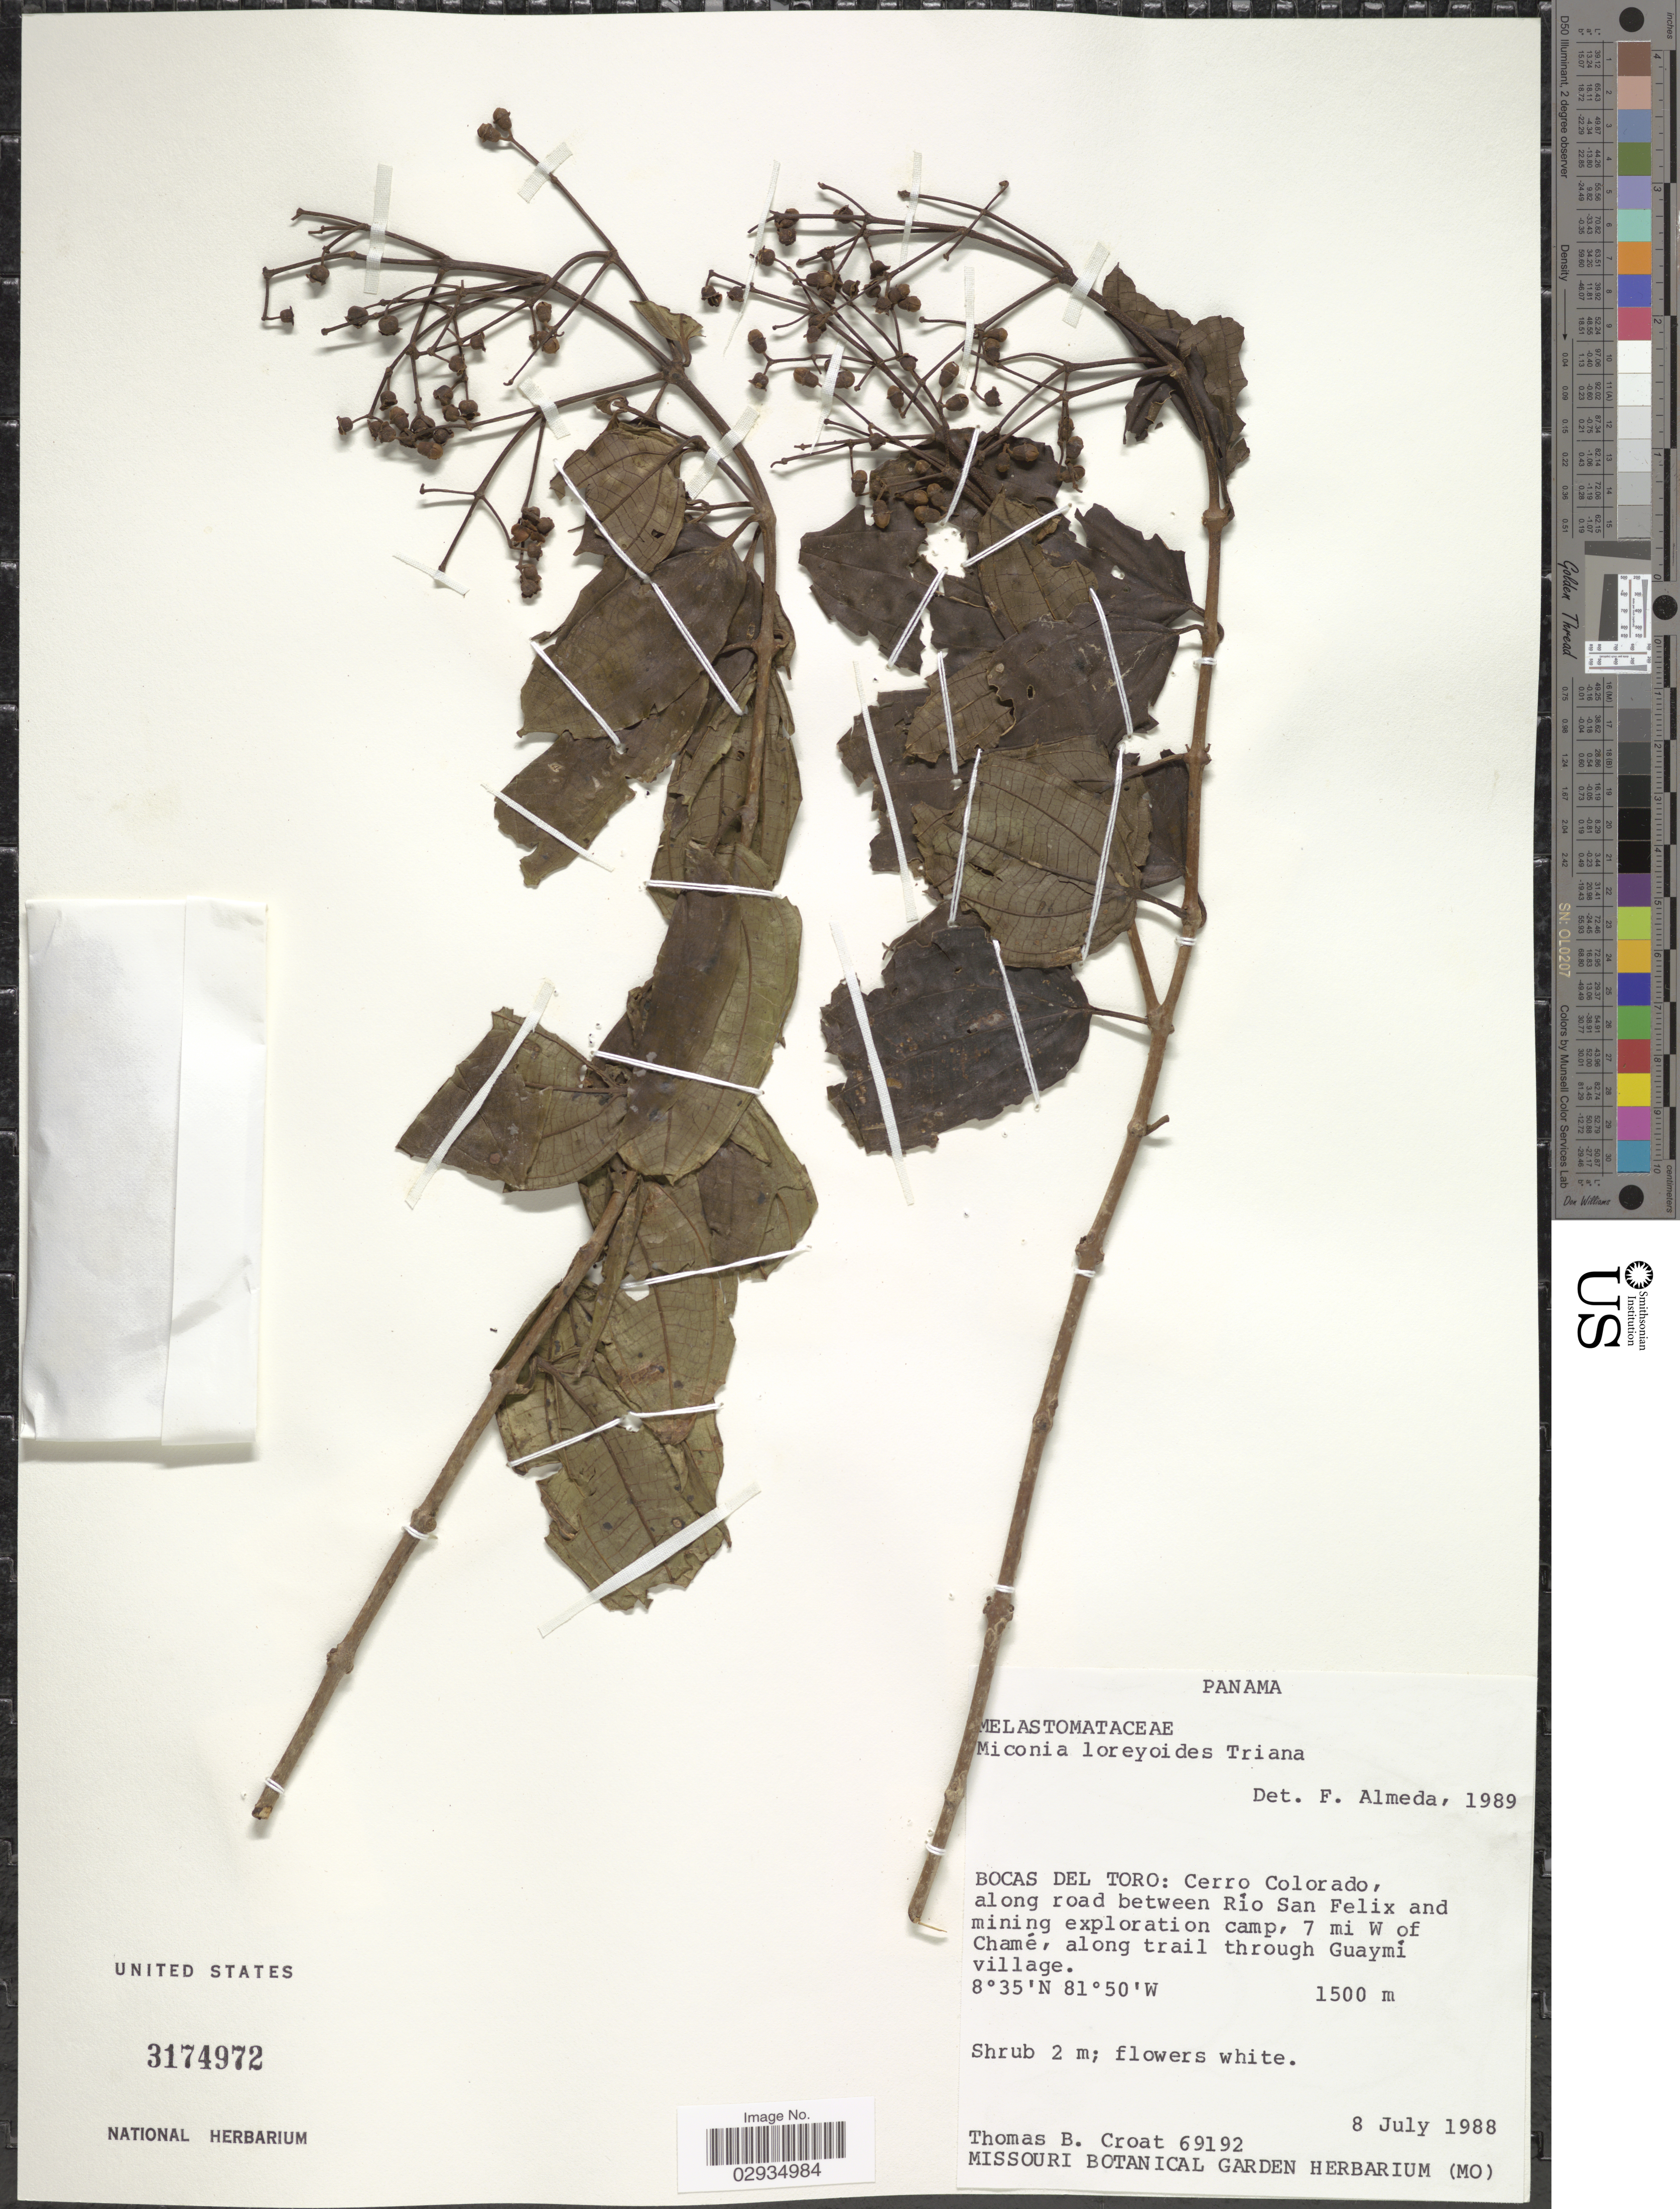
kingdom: Plantae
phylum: Tracheophyta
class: Magnoliopsida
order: Myrtales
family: Melastomataceae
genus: Miconia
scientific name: Miconia loreyoides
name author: Triana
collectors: T. B. Croat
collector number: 69192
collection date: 1988-07-08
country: Panama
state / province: Bocas del Toro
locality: Cerro Colorado, along road between Río San Felix and mining exploration camp, 7 mi W of Chamé, along trail through Guaymí village.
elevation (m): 1500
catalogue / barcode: US 3174972